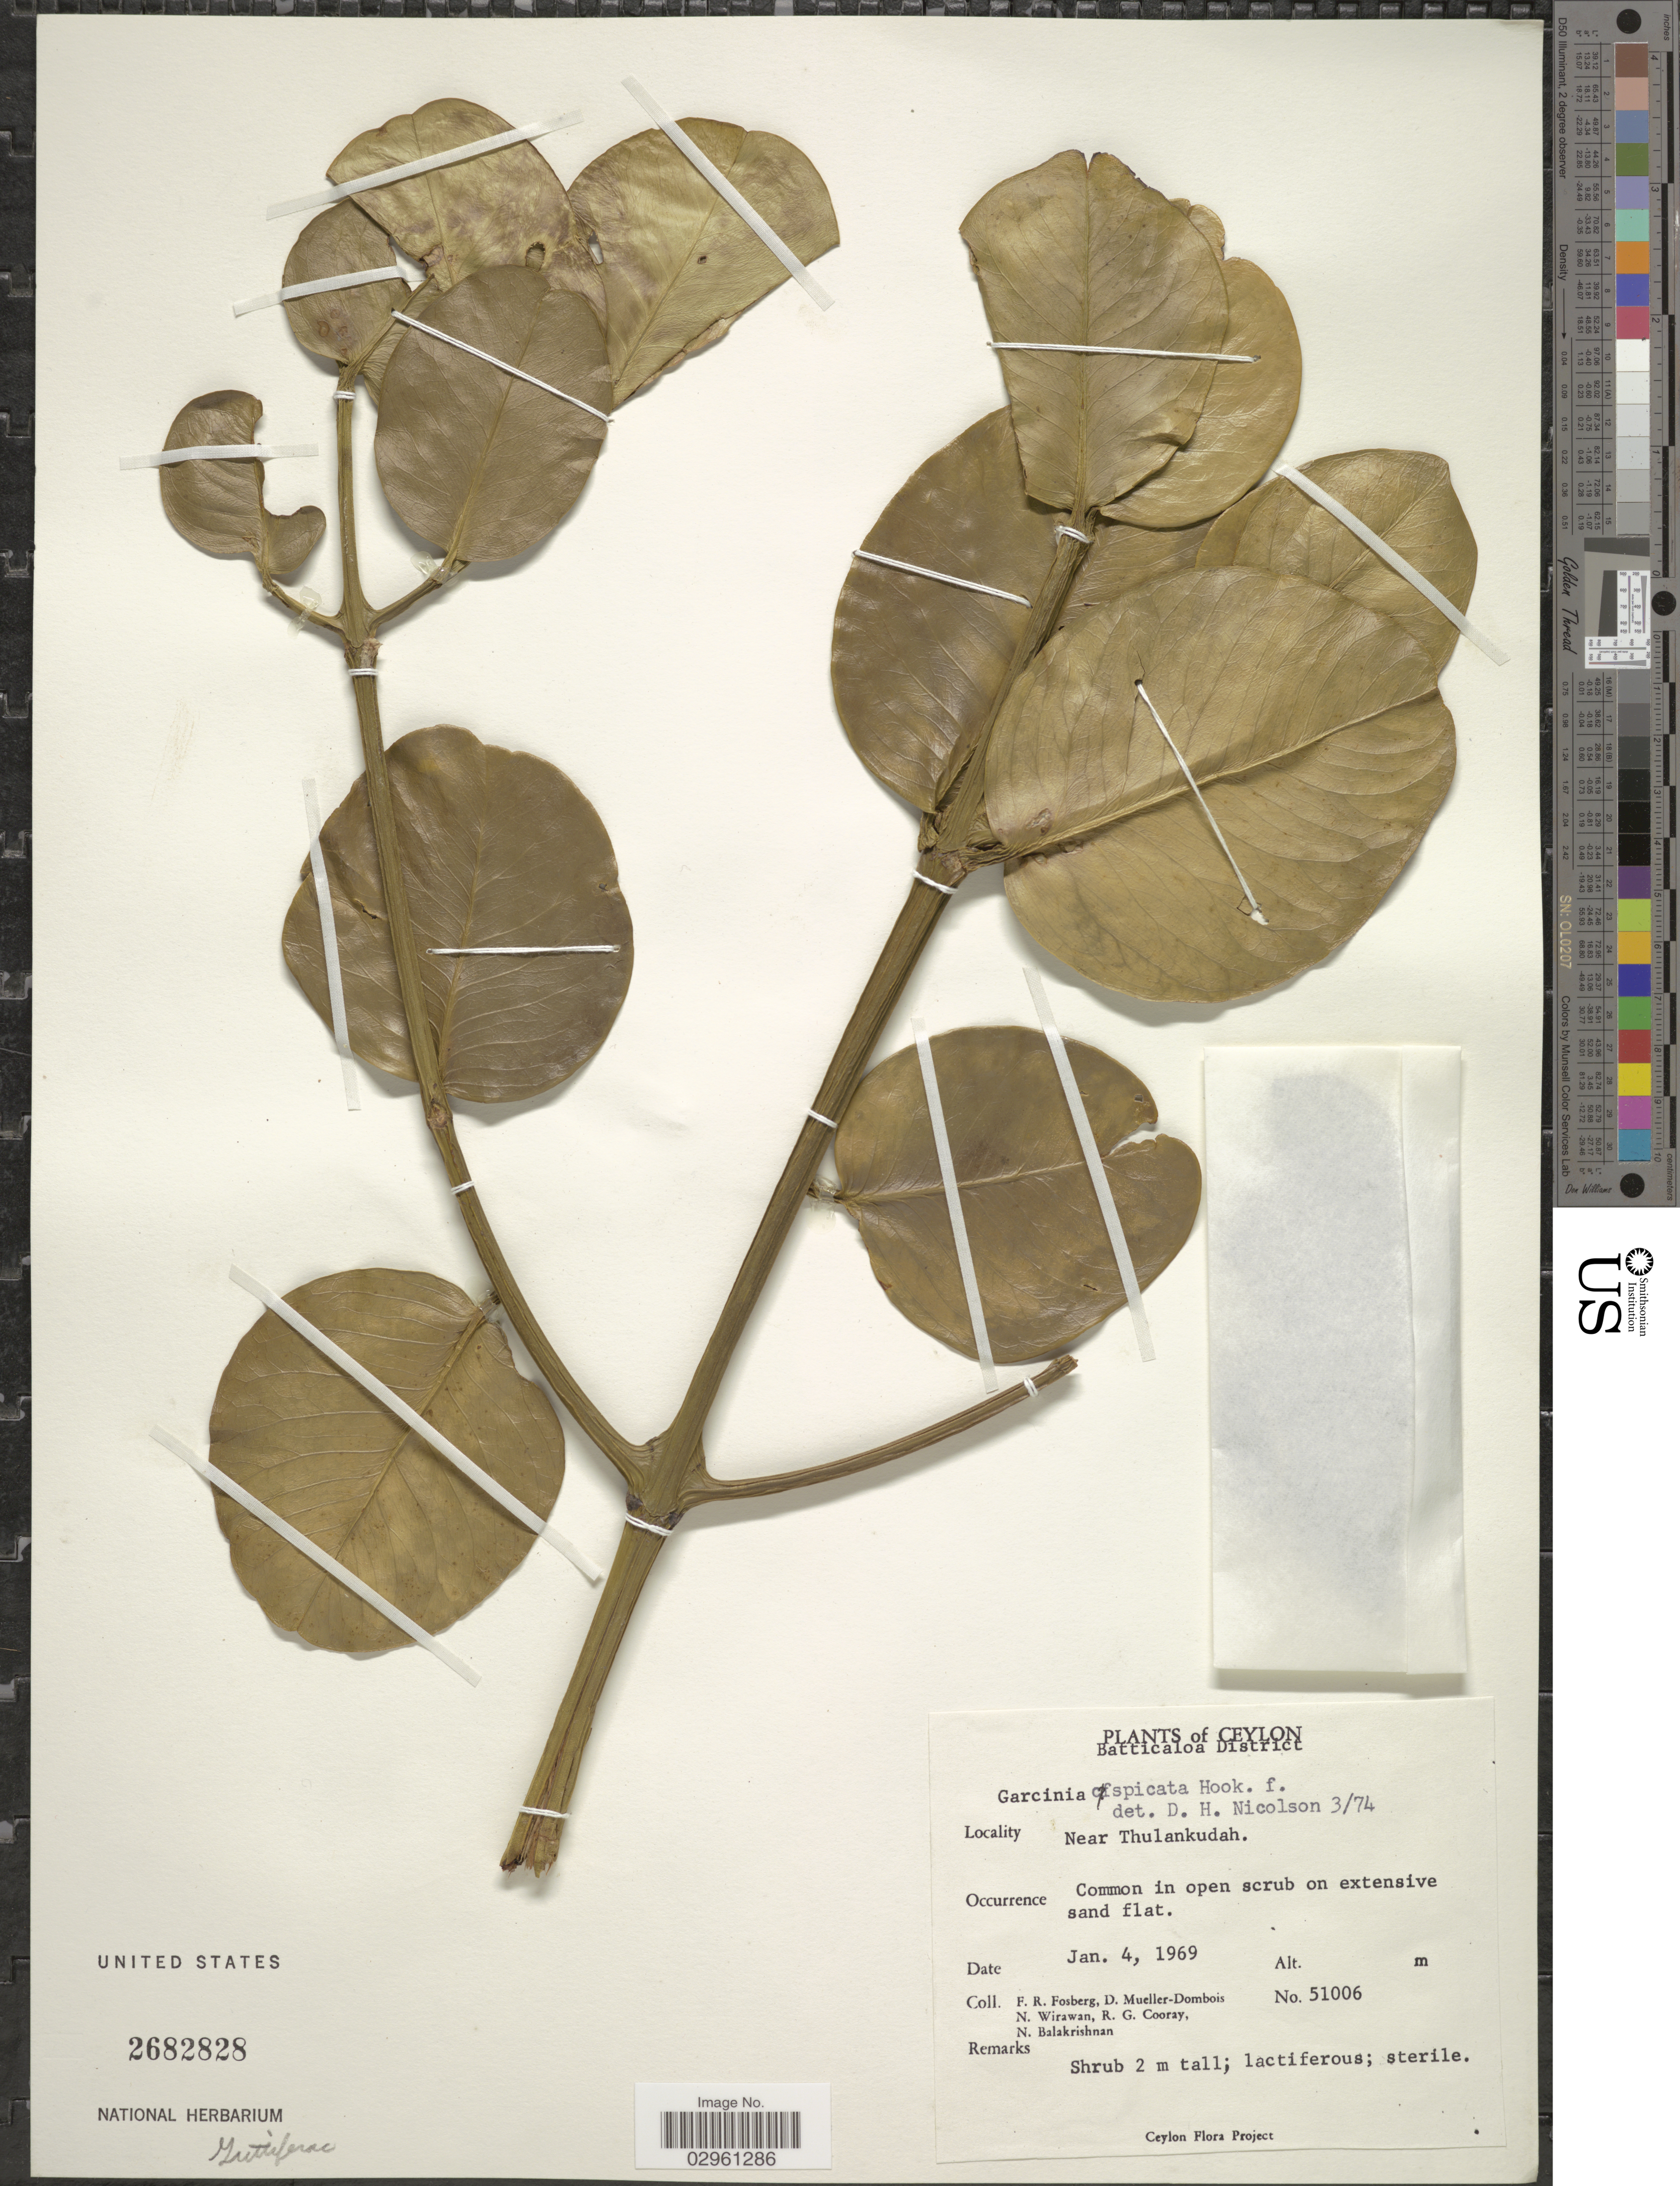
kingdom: Plantae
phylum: Tracheophyta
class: Magnoliopsida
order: Malpighiales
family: Clusiaceae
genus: Garcinia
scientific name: Garcinia spicata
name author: Hook. f.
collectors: F. R. Fosberg, D. Mueller-Dombois, N. Wirawan, R. Cooray & N. Balakrishnan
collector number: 51006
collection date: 1969-01-04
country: Sri Lanka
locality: Ceylon. Batticaloa District. Near Thulankudah.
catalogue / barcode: US 2682828